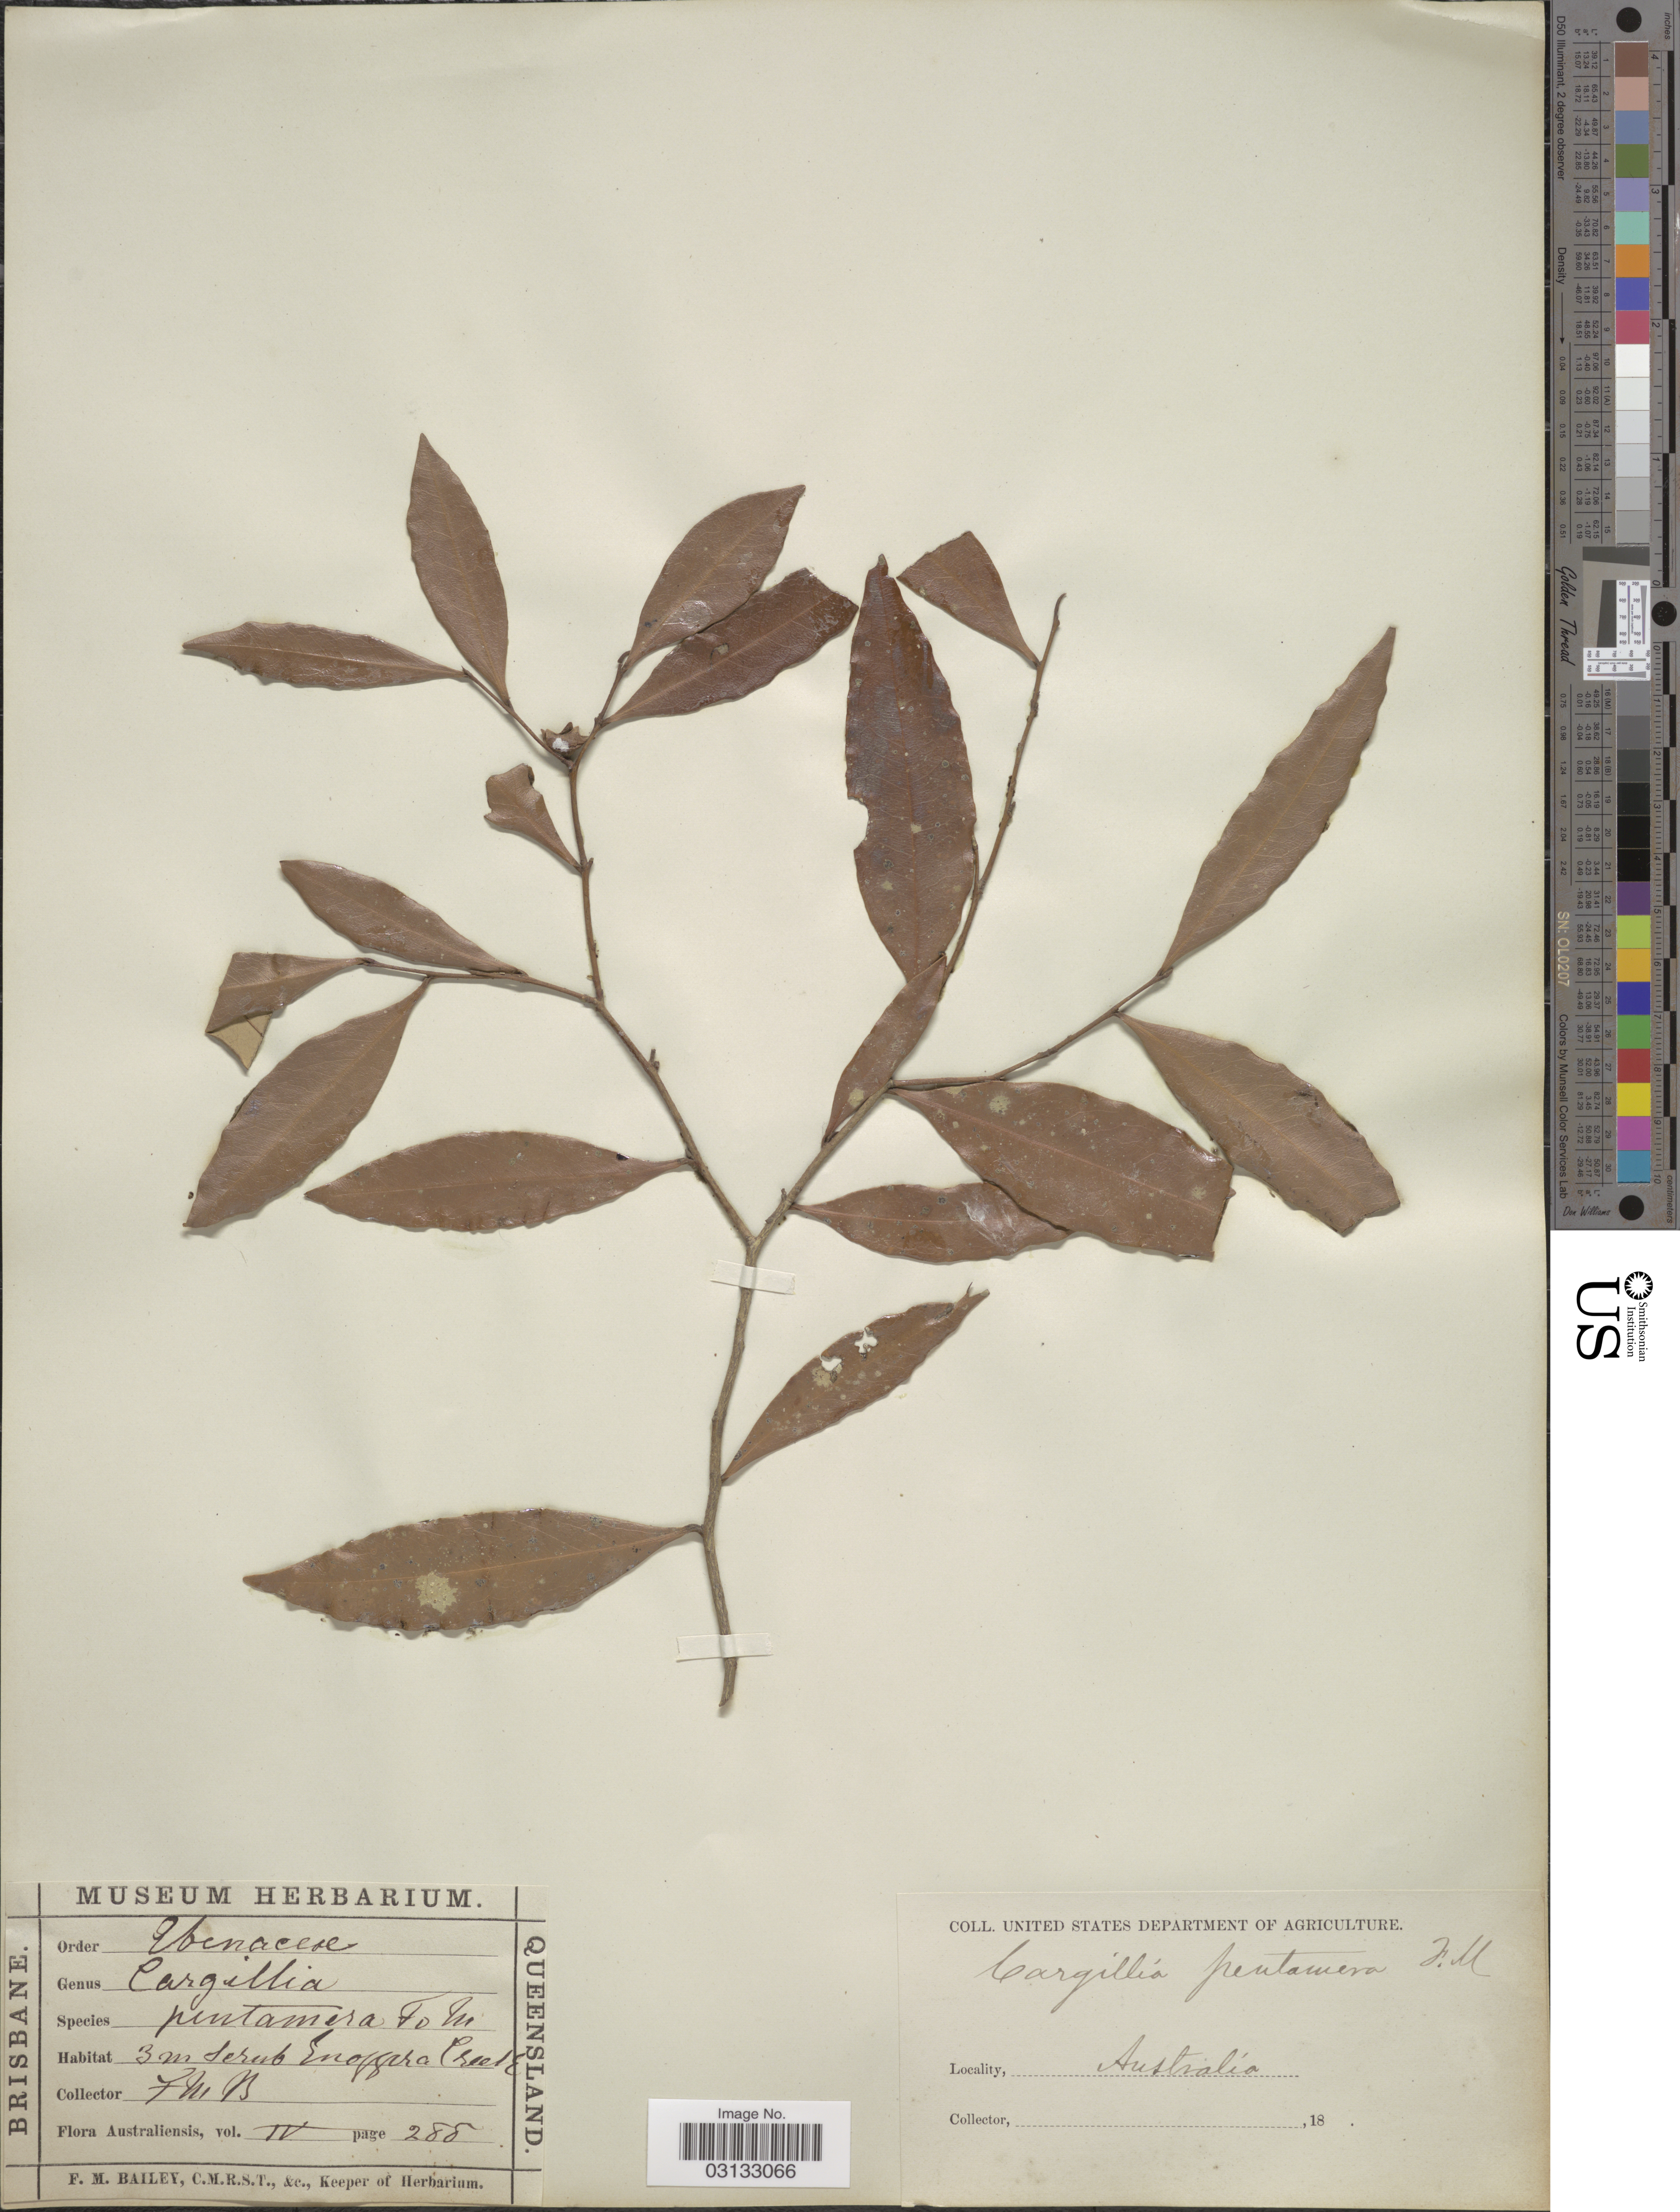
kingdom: Plantae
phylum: Tracheophyta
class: Magnoliopsida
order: Ericales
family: Ebenaceae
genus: Diospyros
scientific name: Diospyros pentamera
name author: (F. Muell.) Woods & F. Muell.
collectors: F. M. Bailey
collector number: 288?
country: Australia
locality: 3 m scrub Enoggera Creek.